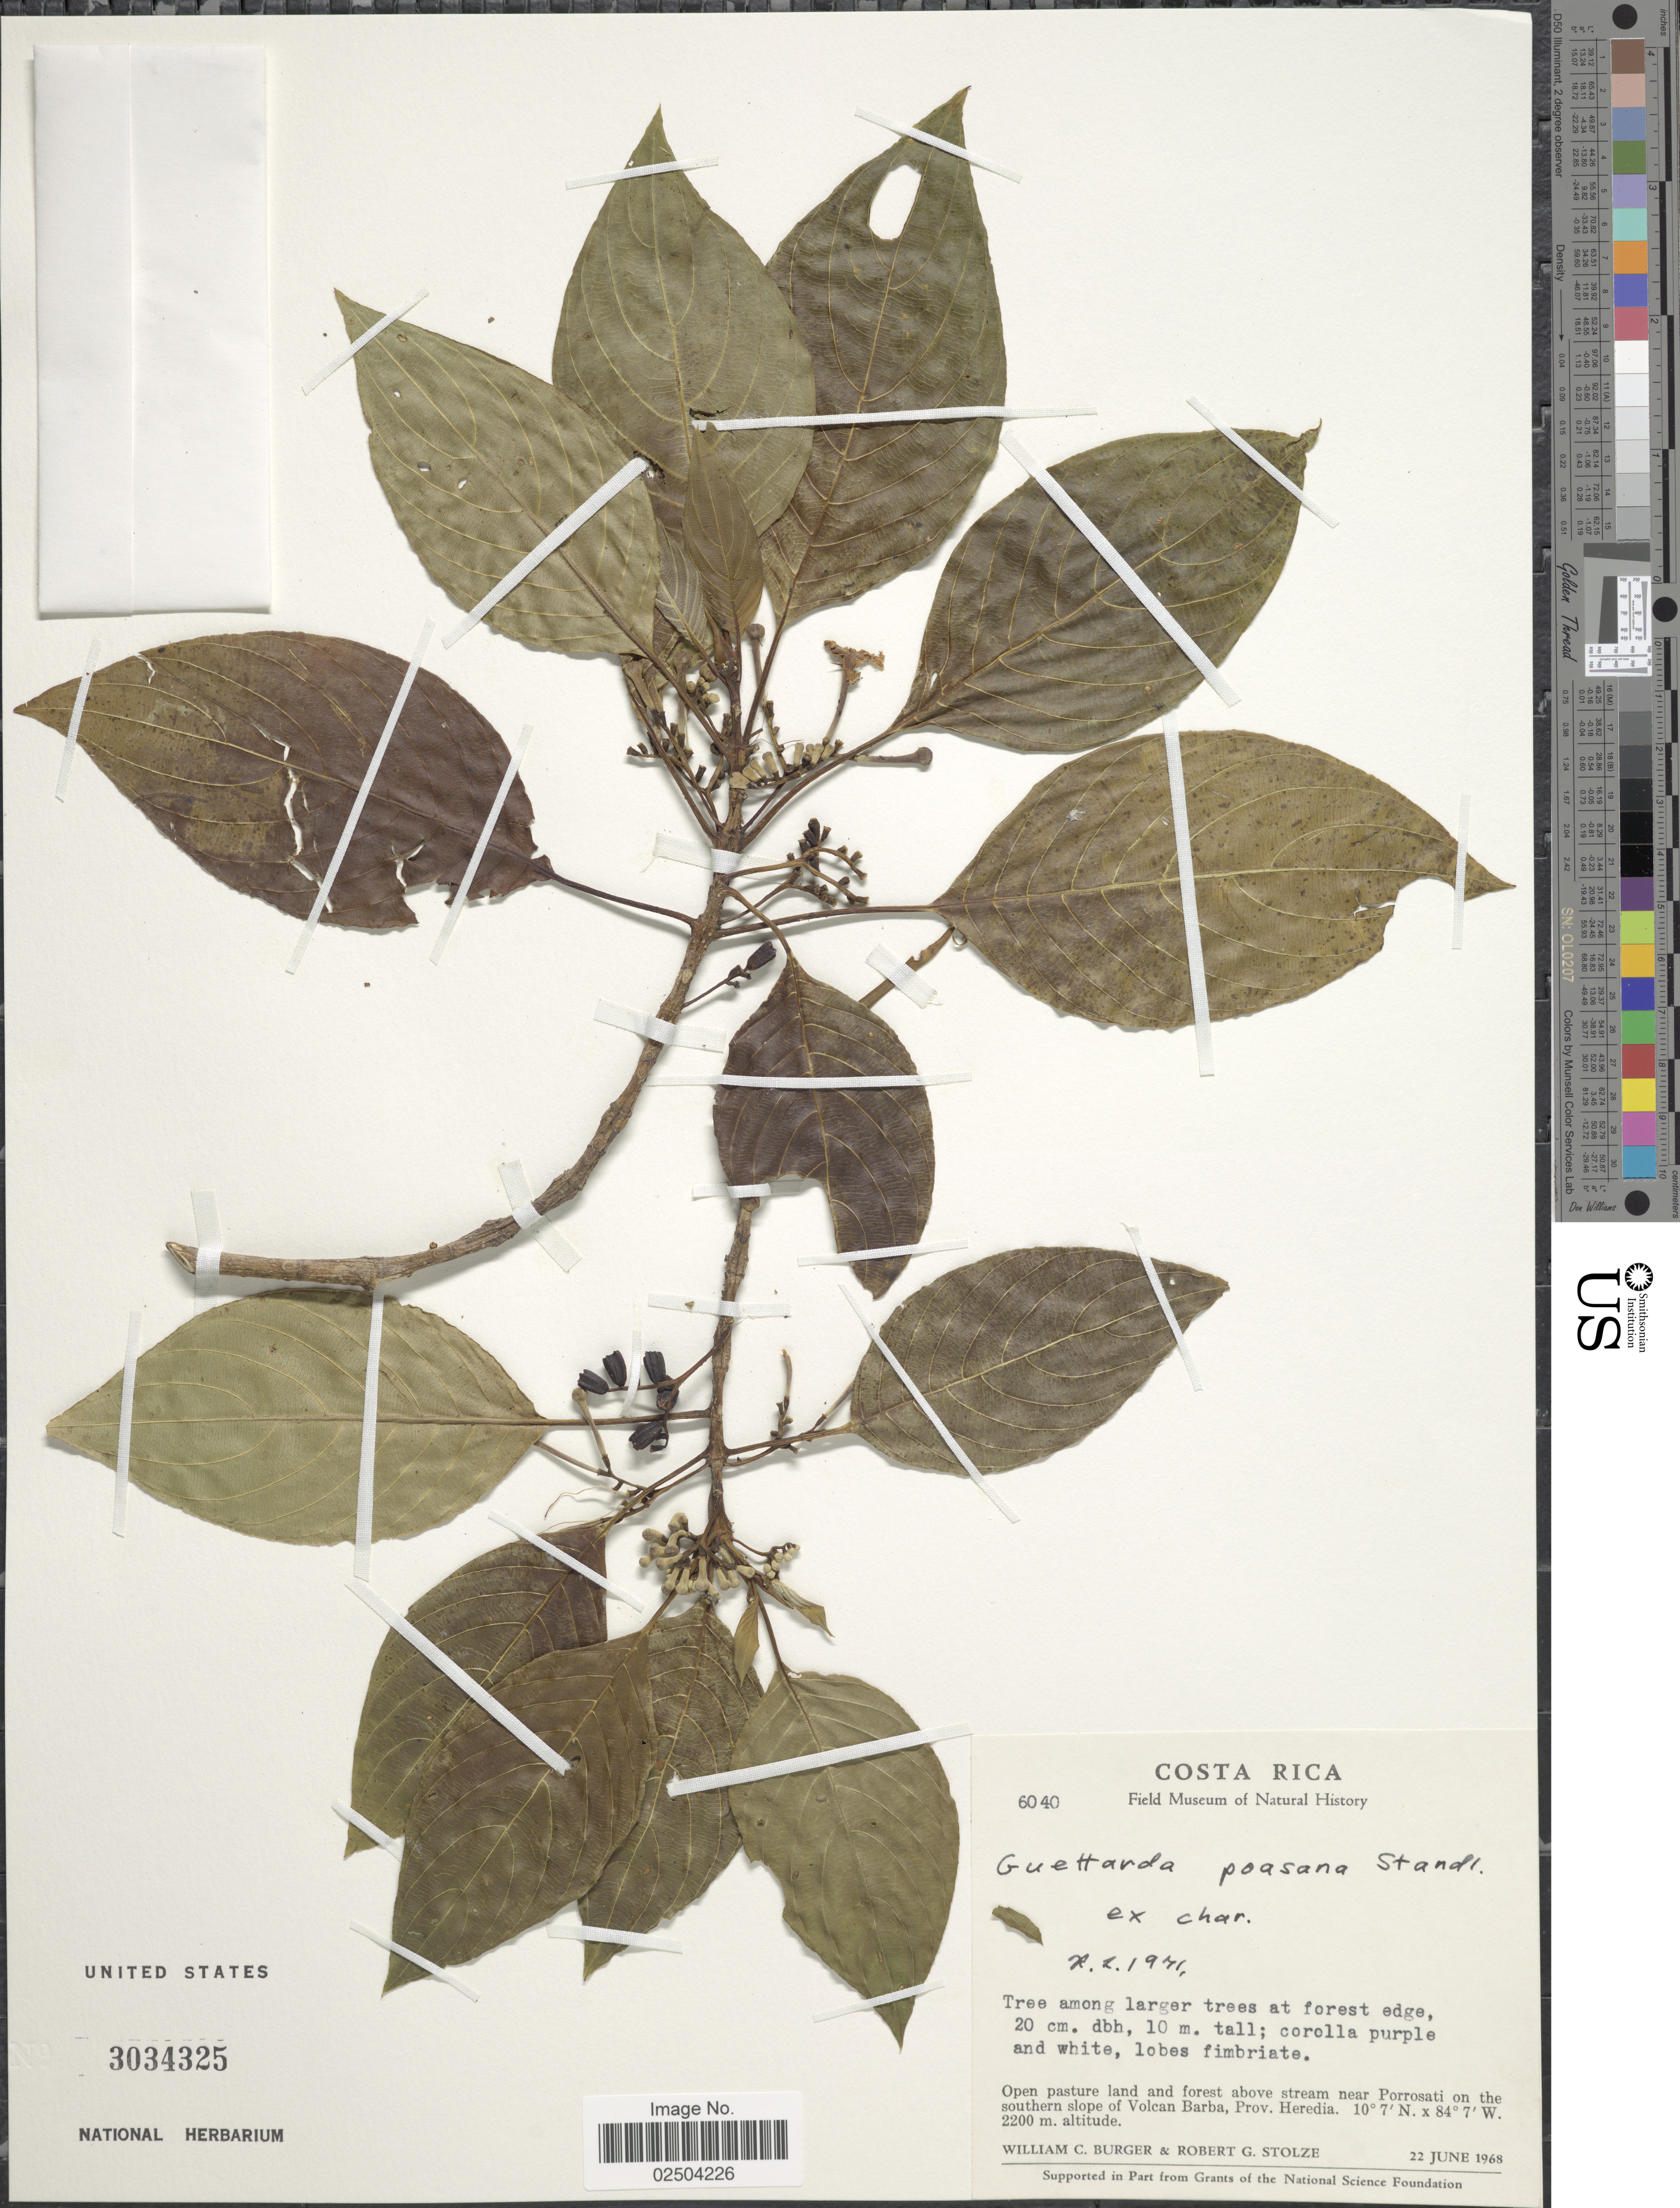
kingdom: Plantae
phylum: Tracheophyta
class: Magnoliopsida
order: Gentianales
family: Rubiaceae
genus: Guettarda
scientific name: Guettarda poasana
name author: Standl.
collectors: W. Burger & R. G. Stolze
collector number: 6040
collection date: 1968-06-22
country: Costa Rica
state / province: Heredia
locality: Open pasture land and forest above stream near Porrosati on the southern slope of Volcan Barba, Prov. Heredia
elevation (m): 2200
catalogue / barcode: US 3034325